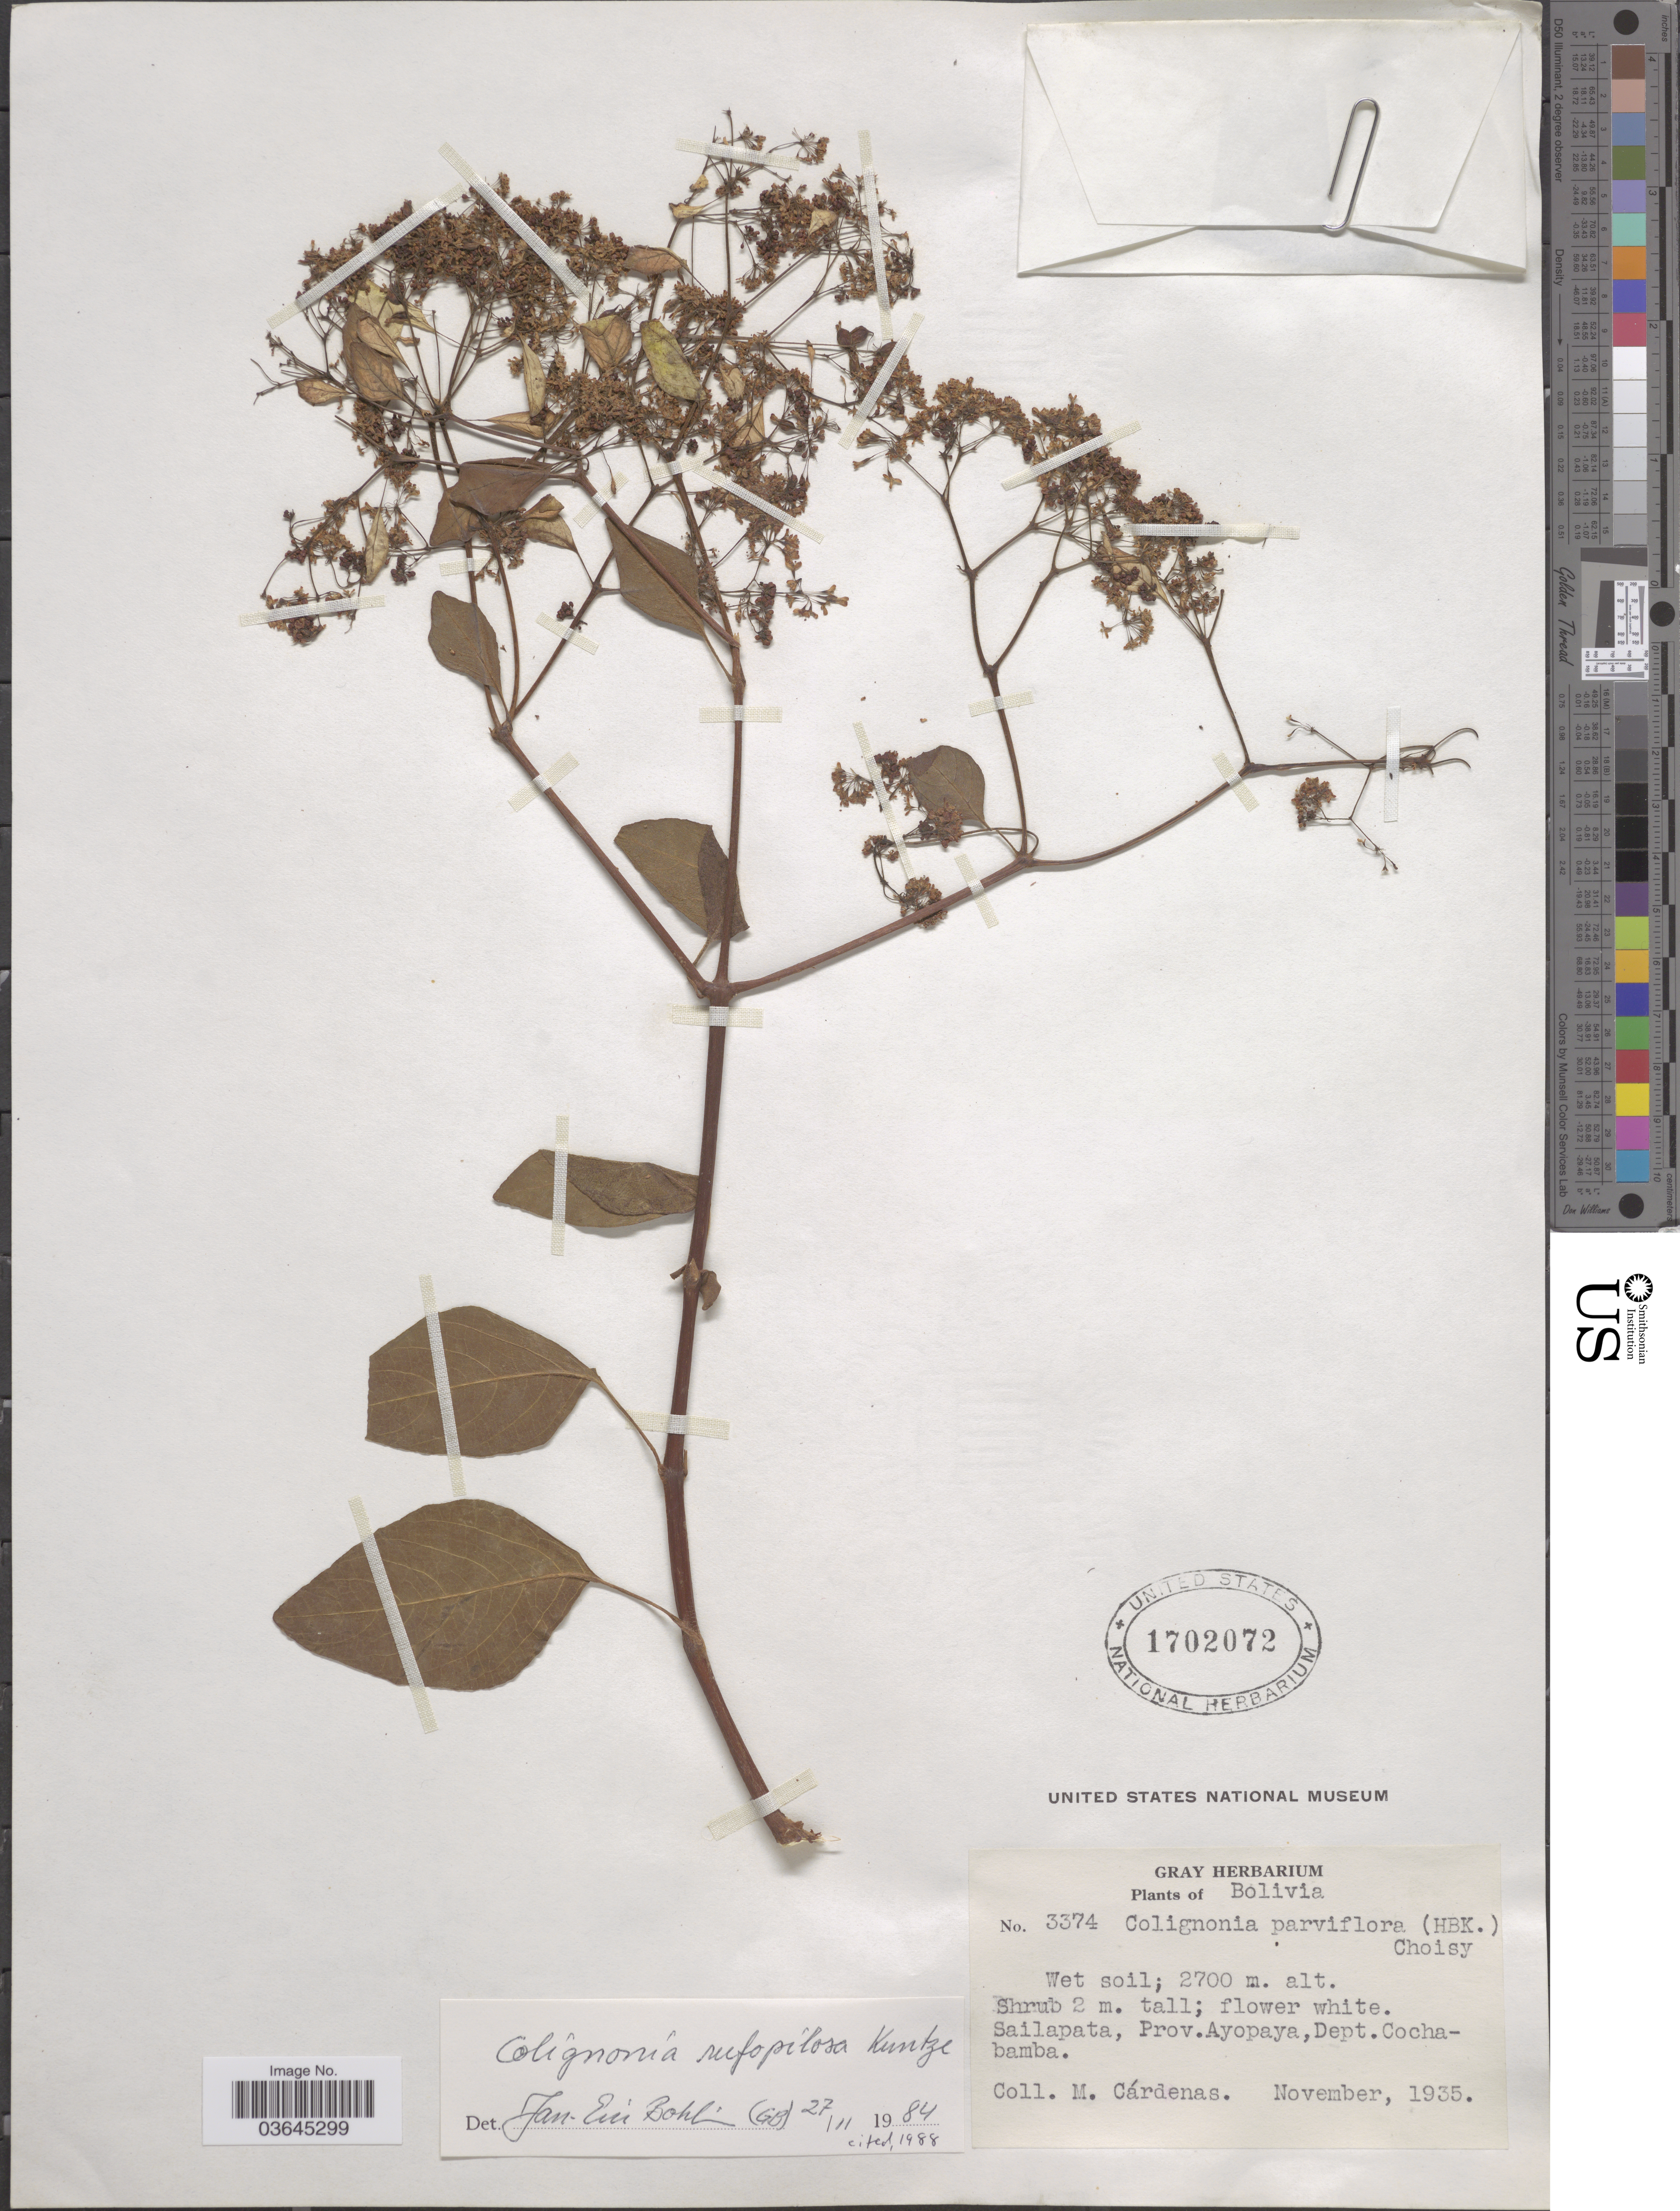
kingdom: Plantae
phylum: Tracheophyta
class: Magnoliopsida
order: Caryophyllales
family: Nyctaginaceae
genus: Colignonia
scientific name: Colignonia rufopilosa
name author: Kuntze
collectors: M. Cárdenas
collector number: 3374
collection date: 1935-11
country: Bolivia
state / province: Cochabamba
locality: Sailapata, Prov. Ayopaya, Dept. Cochabamba.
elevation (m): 2700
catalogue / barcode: US 1702072